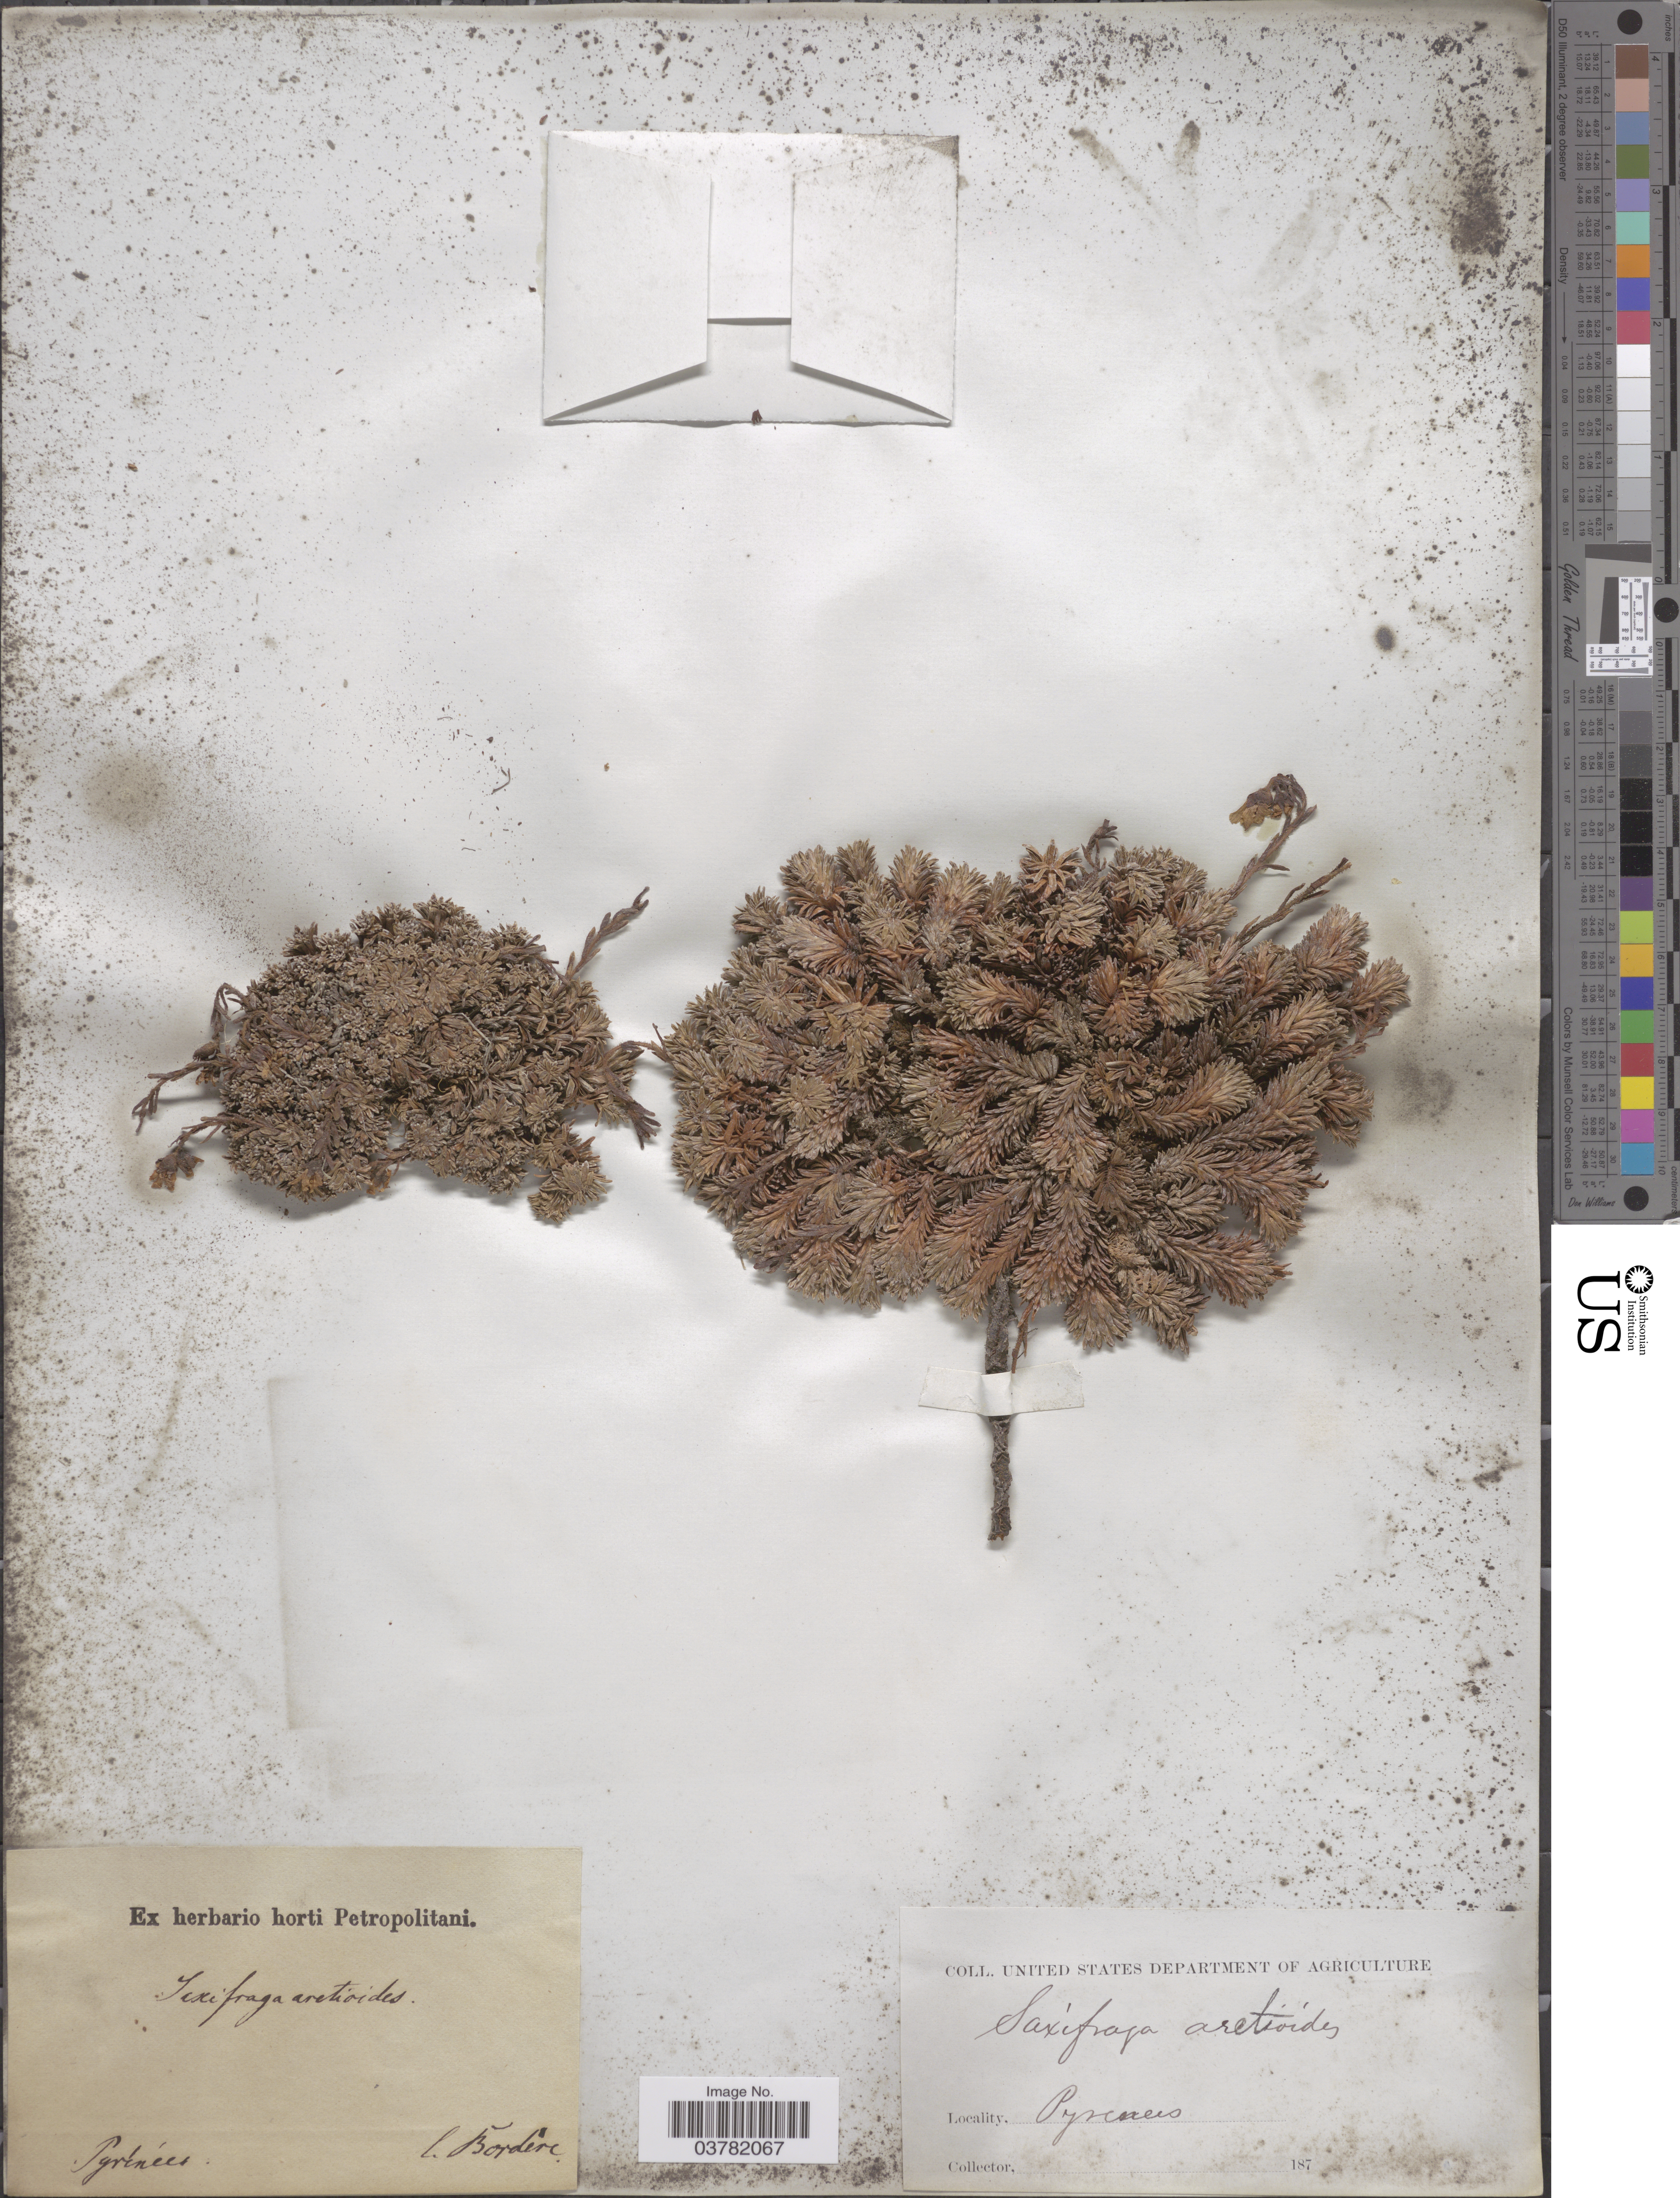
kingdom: Plantae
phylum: Tracheophyta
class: Magnoliopsida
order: Saxifragales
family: Saxifragaceae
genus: Saxifraga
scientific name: Saxifraga aretioides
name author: Lapeyr.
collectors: -. Bordère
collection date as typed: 187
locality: Pyrénées.